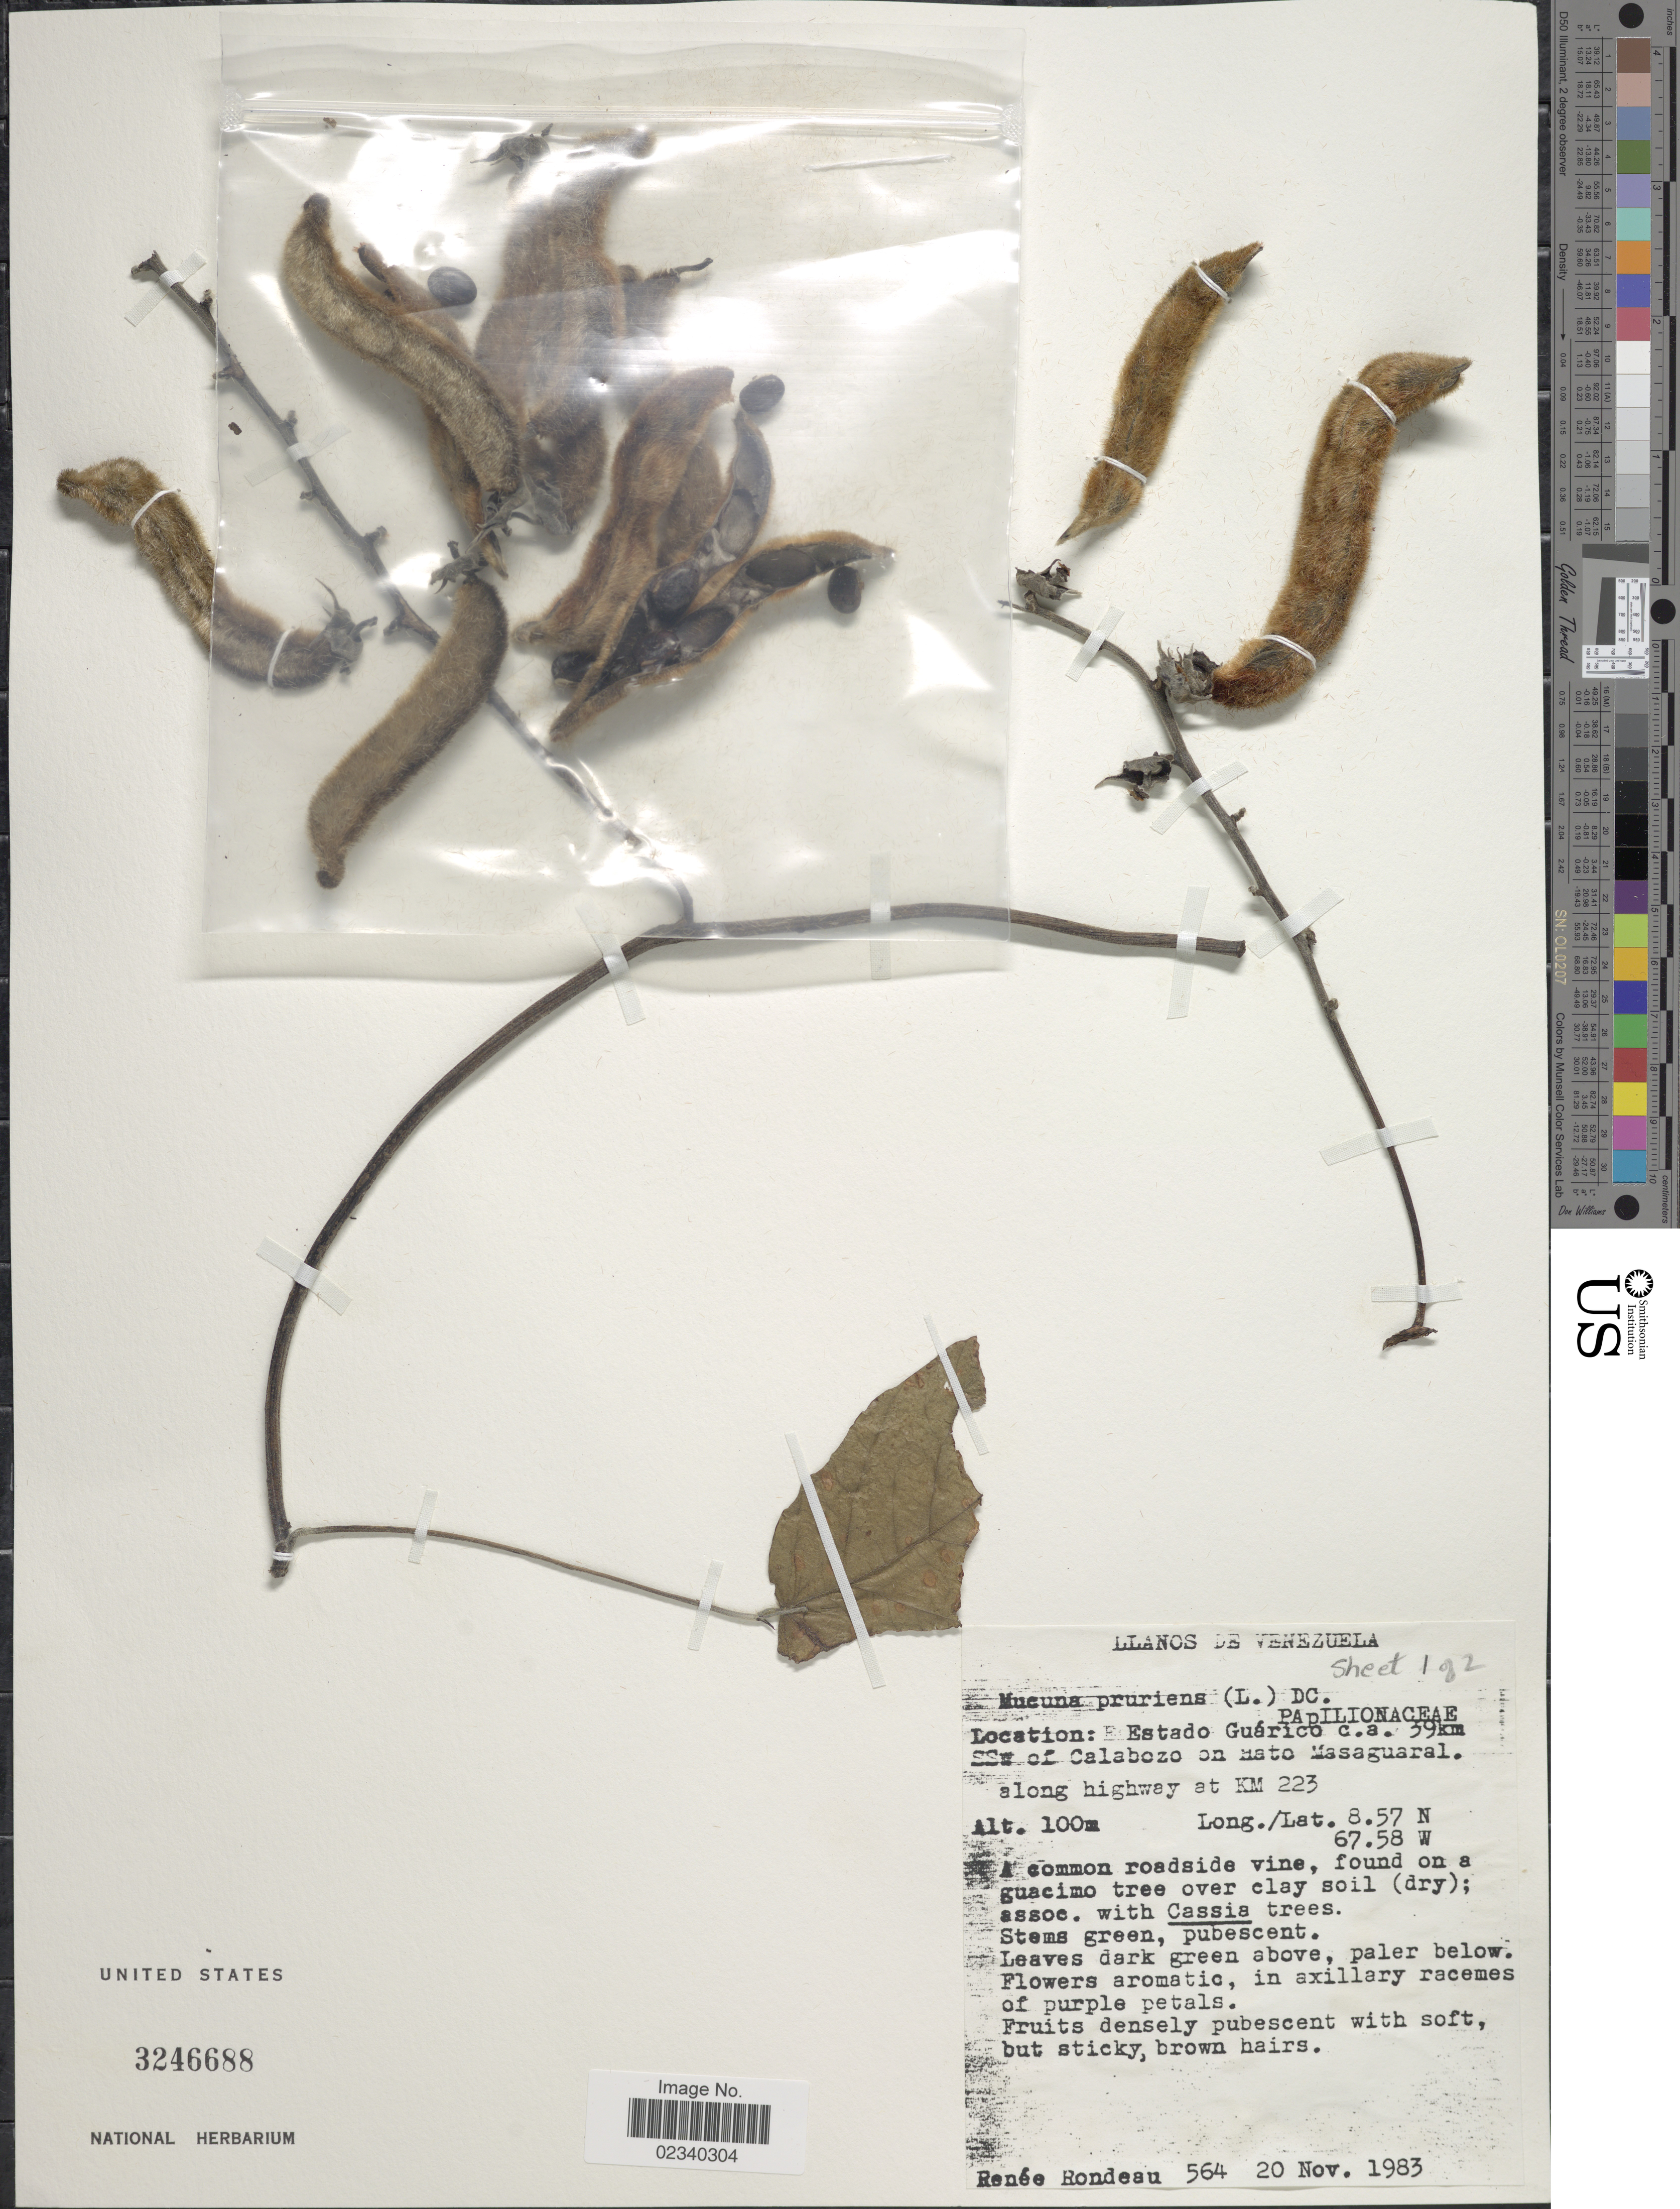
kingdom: Plantae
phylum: Tracheophyta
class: Magnoliopsida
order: Fabales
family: Fabaceae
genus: Mucuna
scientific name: Mucuna pruriens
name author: (L.) DC.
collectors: R. Rondeau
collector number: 564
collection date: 1983-11-20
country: Venezuela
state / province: Guárico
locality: Estado Guarico c.a. 39km SSw of Calabozo on Hato Masaguaral, along highway at KM 223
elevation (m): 100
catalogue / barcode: US 3246688